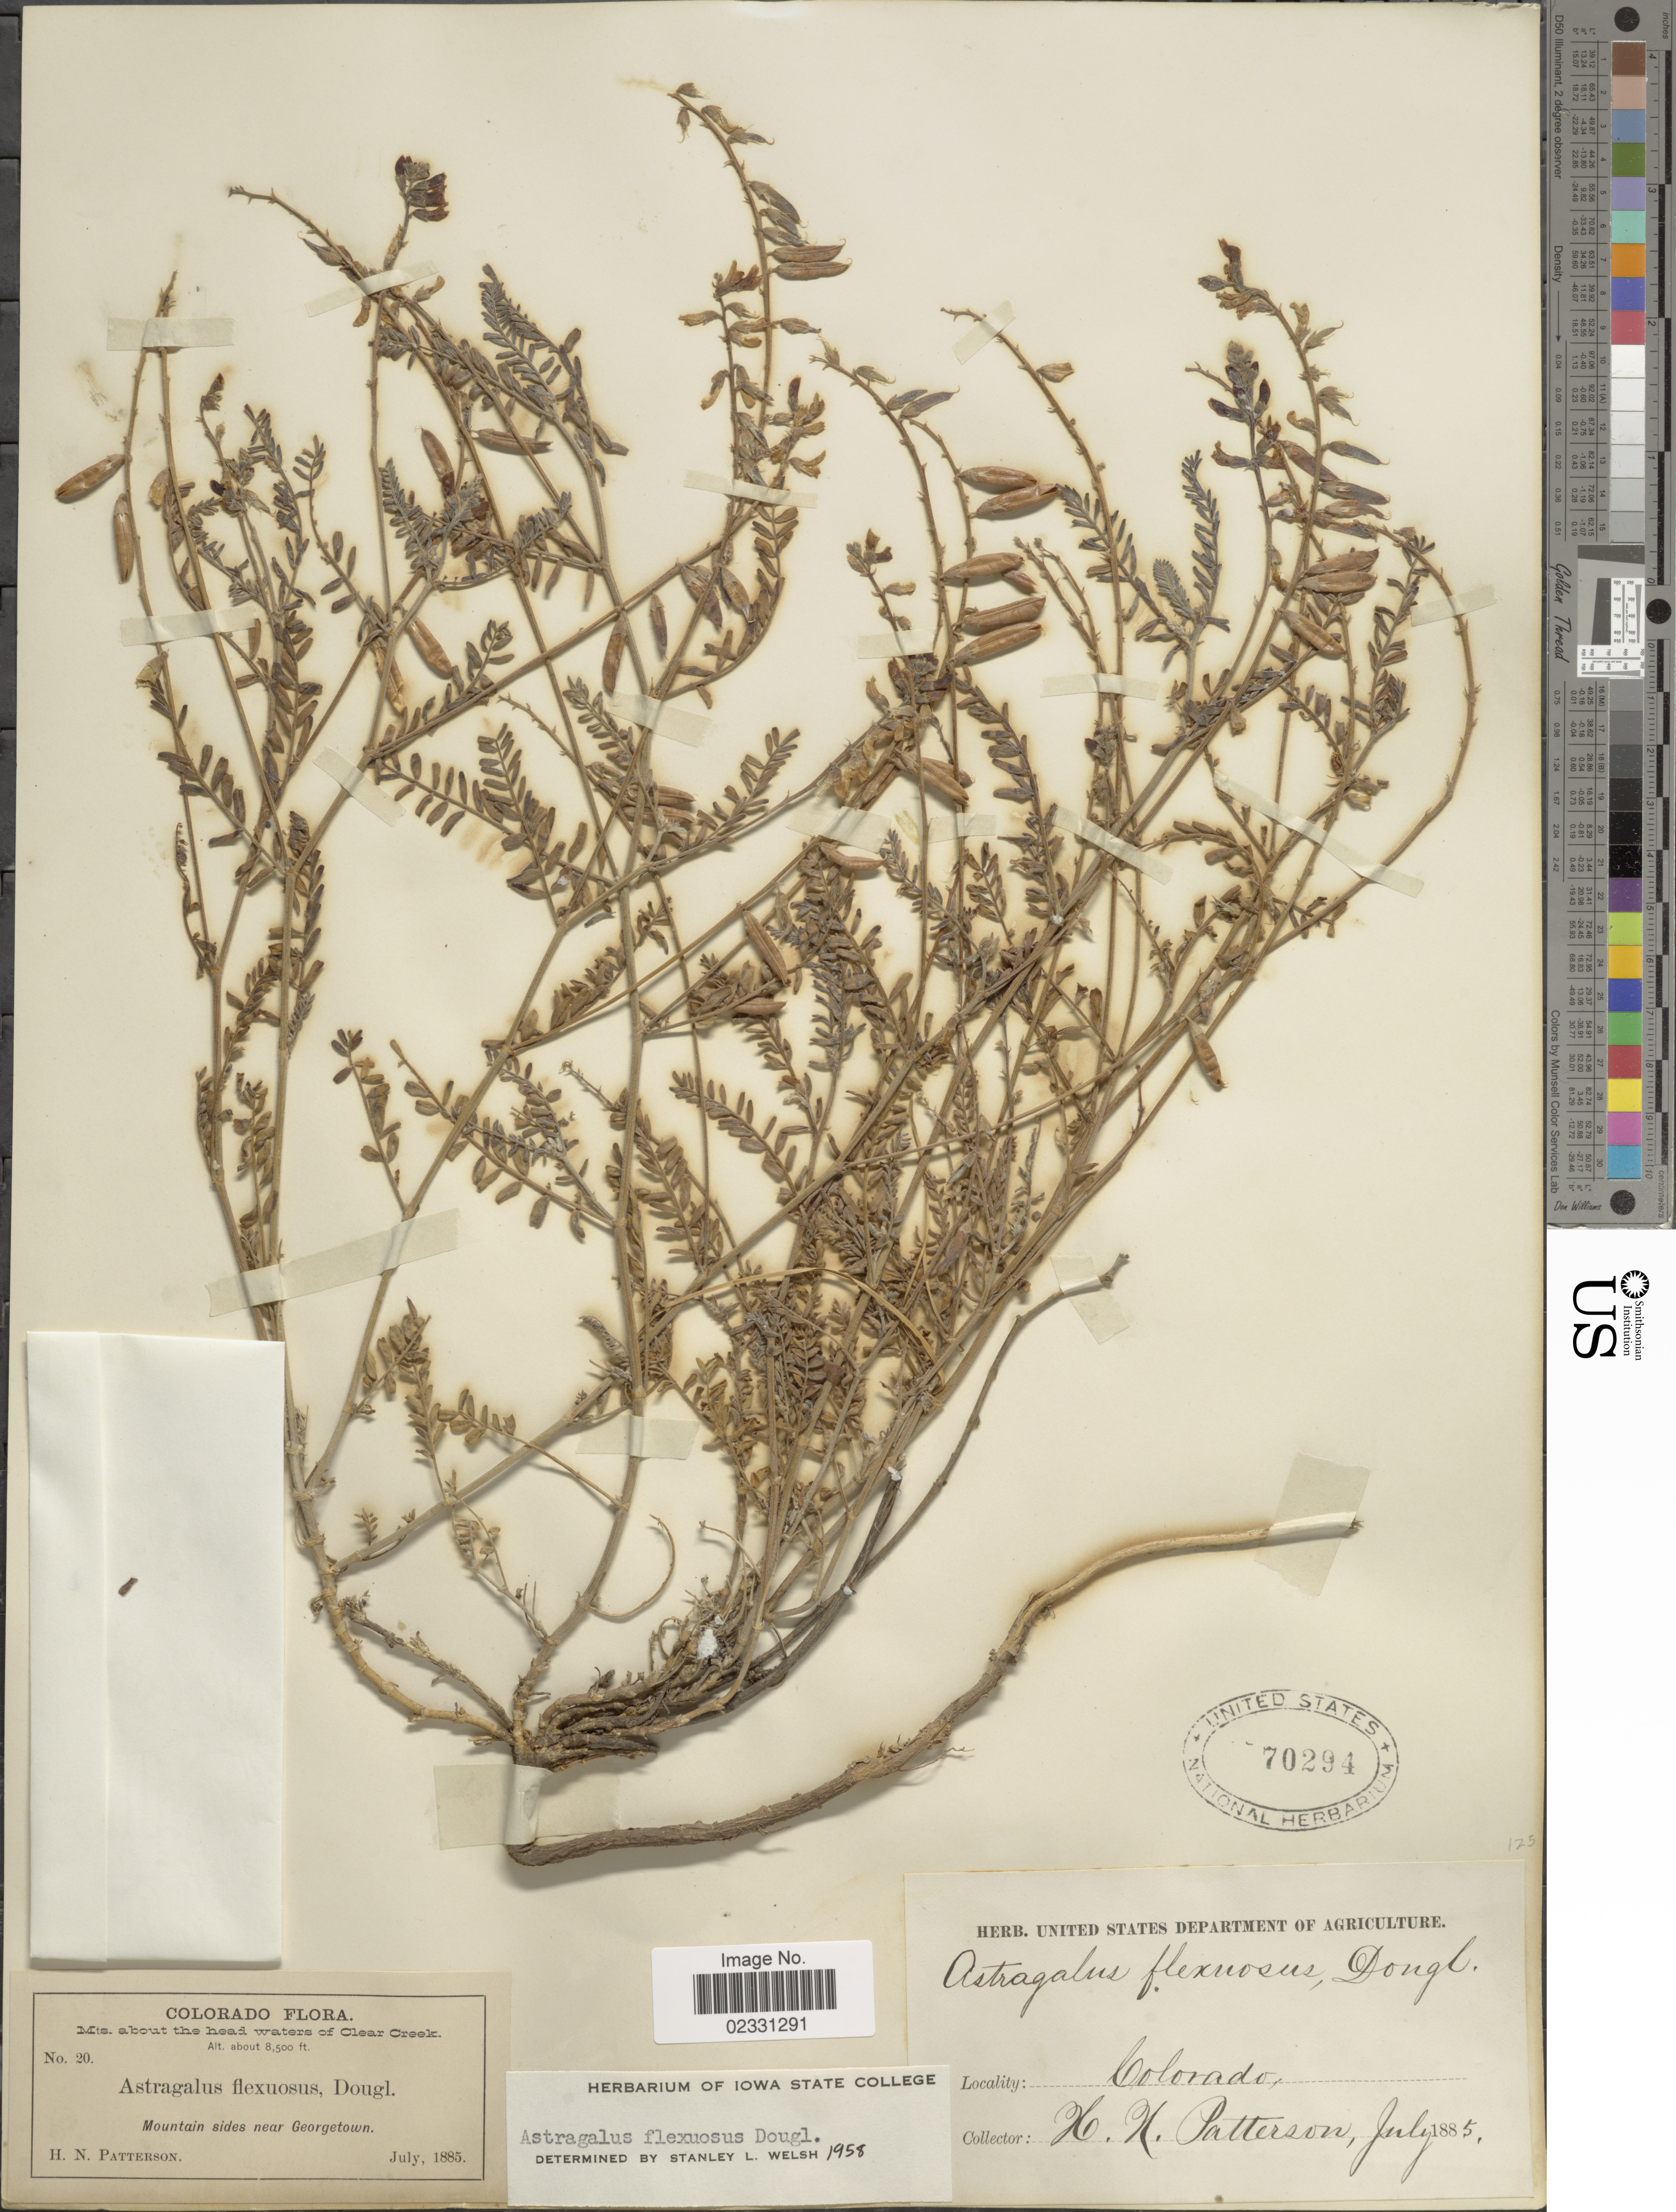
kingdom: Plantae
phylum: Tracheophyta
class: Magnoliopsida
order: Fabales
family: Fabaceae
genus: Astragalus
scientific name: Astragalus flexuosus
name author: (Hook.) Douglas ex G. Don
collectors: H. N. Patterson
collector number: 20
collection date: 1885-07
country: United States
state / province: Colorado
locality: Mts. about the head waters of Clear Creek, Mountain sides near Georgetown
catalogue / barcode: US 70294